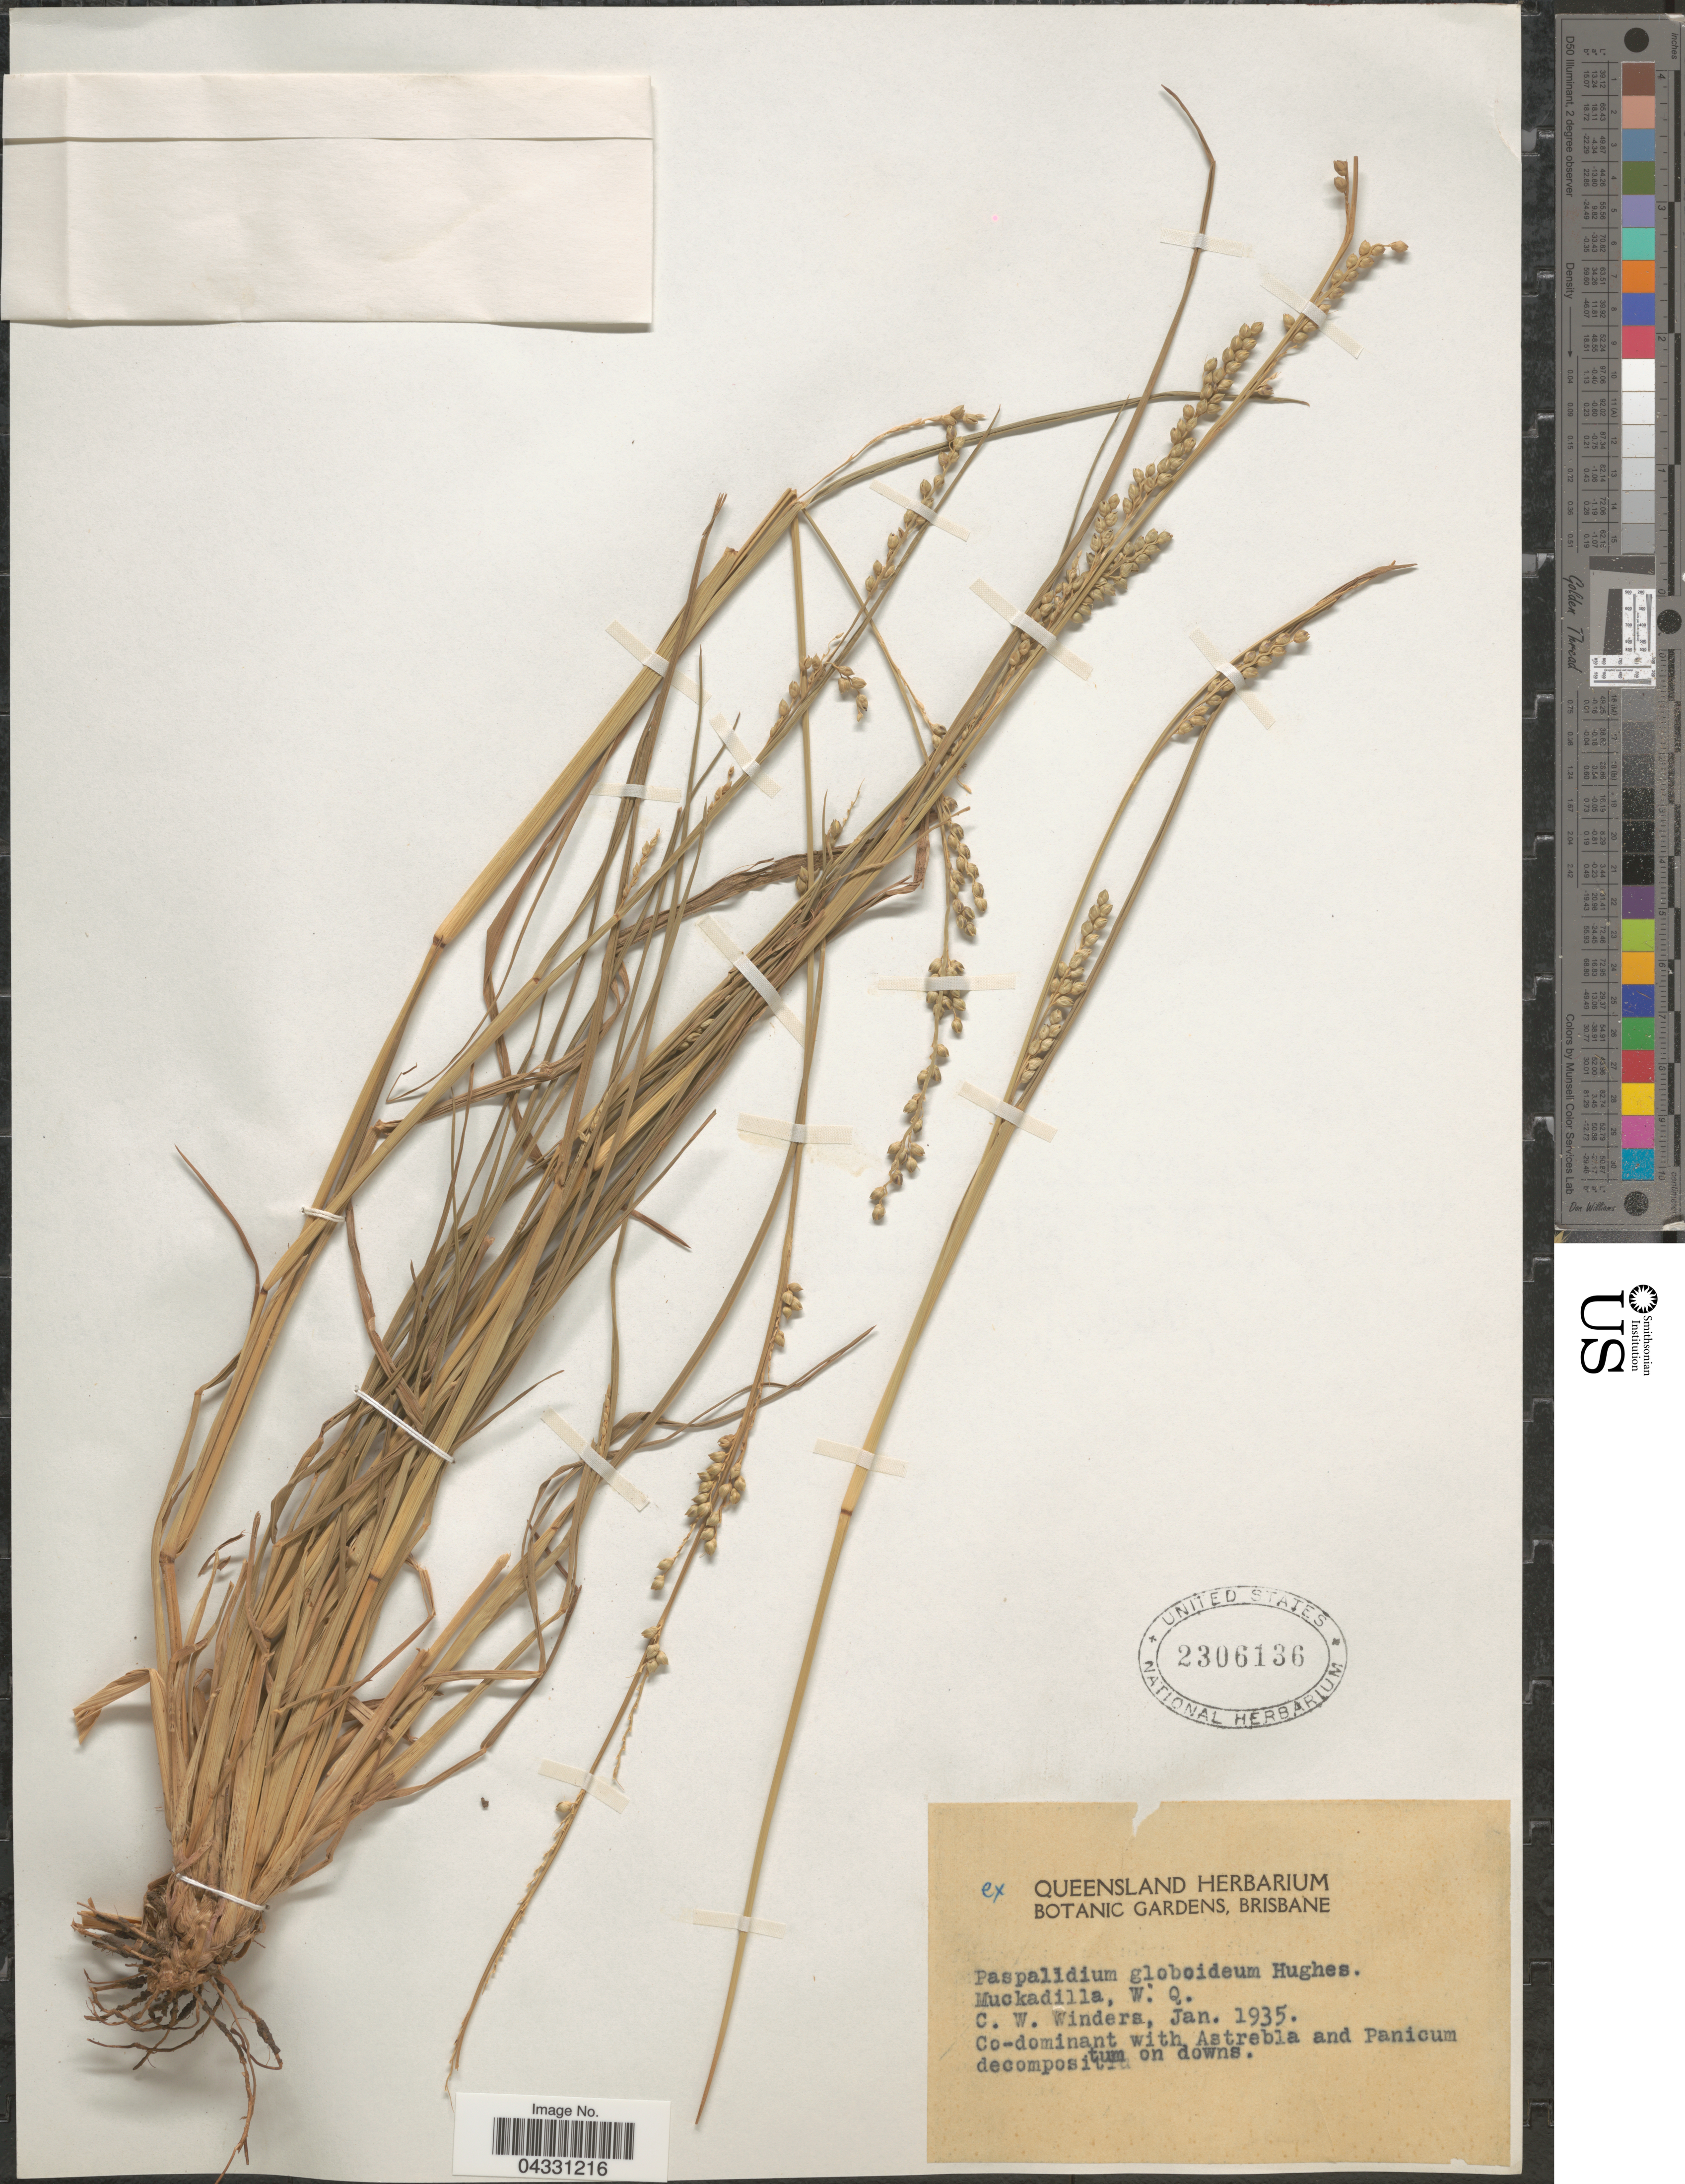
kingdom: Plantae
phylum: Tracheophyta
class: Liliopsida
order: Poales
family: Poaceae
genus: Setaria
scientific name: Setaria globoidea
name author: (Domin) R.D. Webster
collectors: C. Winders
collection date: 1935-01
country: Australia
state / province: Queensland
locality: Muckadilla, W. Q.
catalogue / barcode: US 2306136